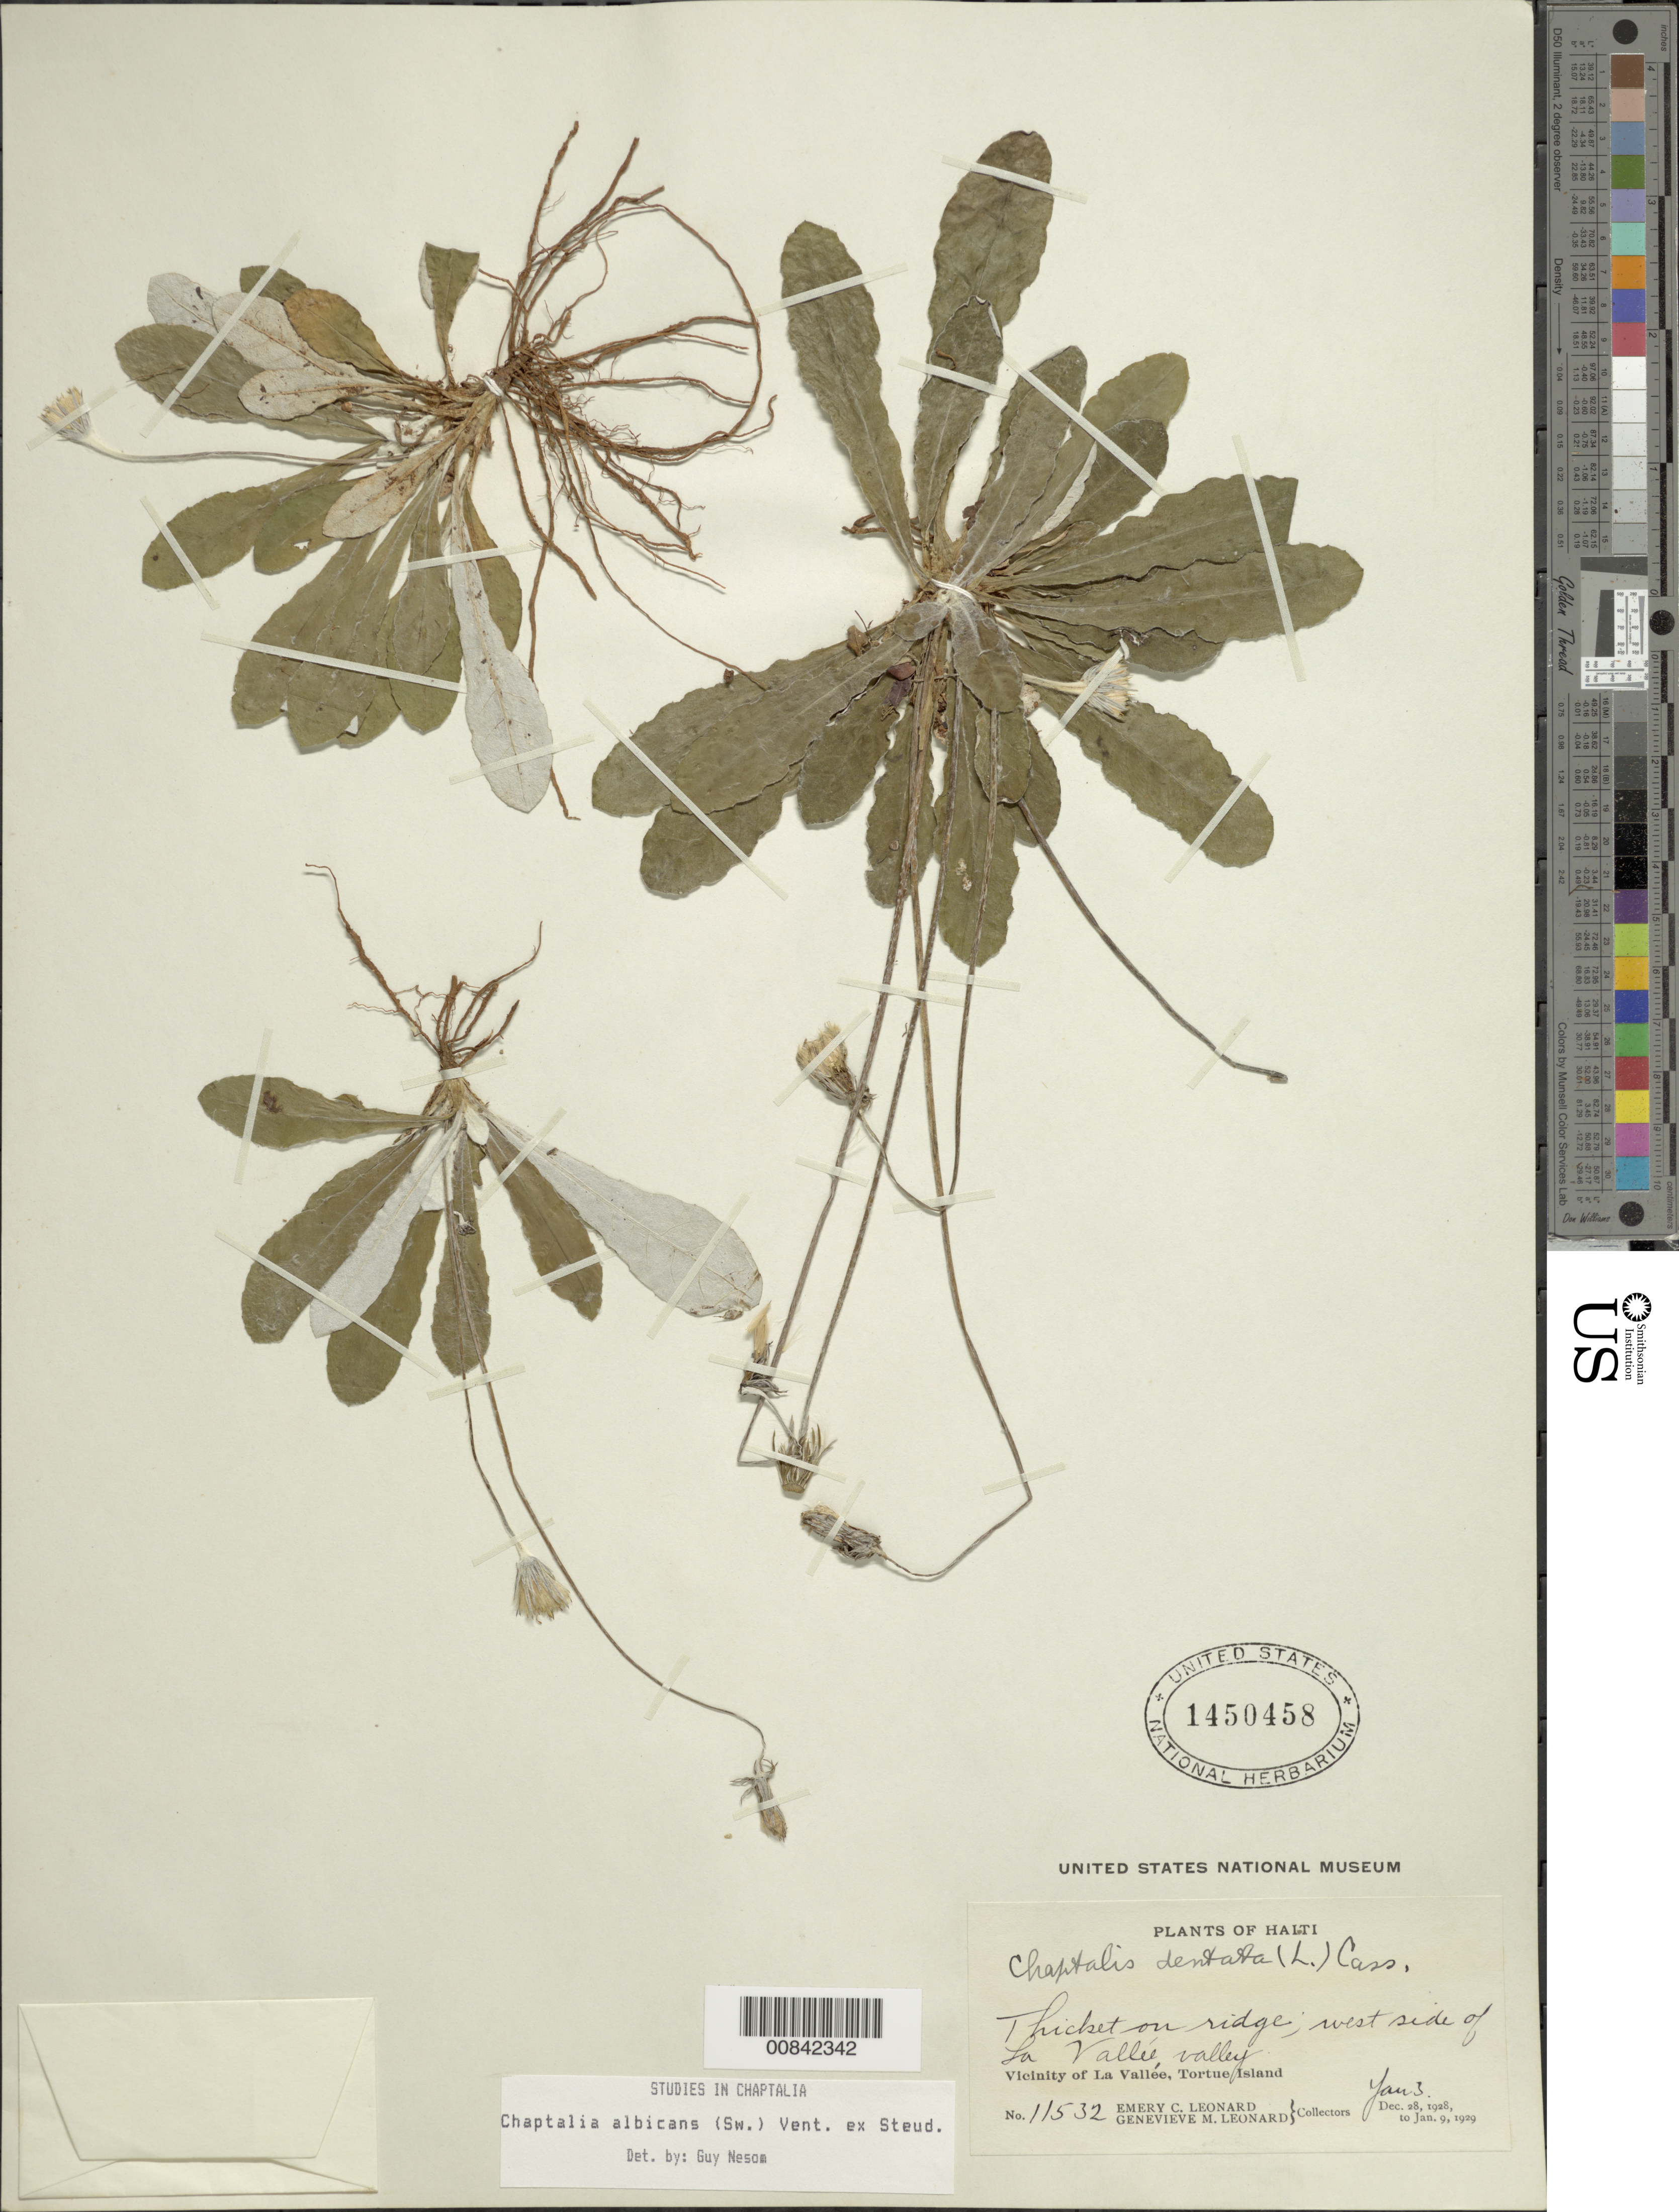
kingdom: Plantae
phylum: Tracheophyta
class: Magnoliopsida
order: Asterales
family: Asteraceae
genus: Chaptalia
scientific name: Chaptalia albicans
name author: (Sw.) Vent. ex B.D. Jacks.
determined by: Nesom, Guy L.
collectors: E. C. Leonard & G. M. Leonard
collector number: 11532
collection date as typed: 03 Jan 1929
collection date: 1929-01-03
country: Haiti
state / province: Nord-Ouest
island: Île de la Tortue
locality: Vicinity of La Vallée, west side of La Vallée valley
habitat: Thicket on ridge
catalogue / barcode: US 1450458